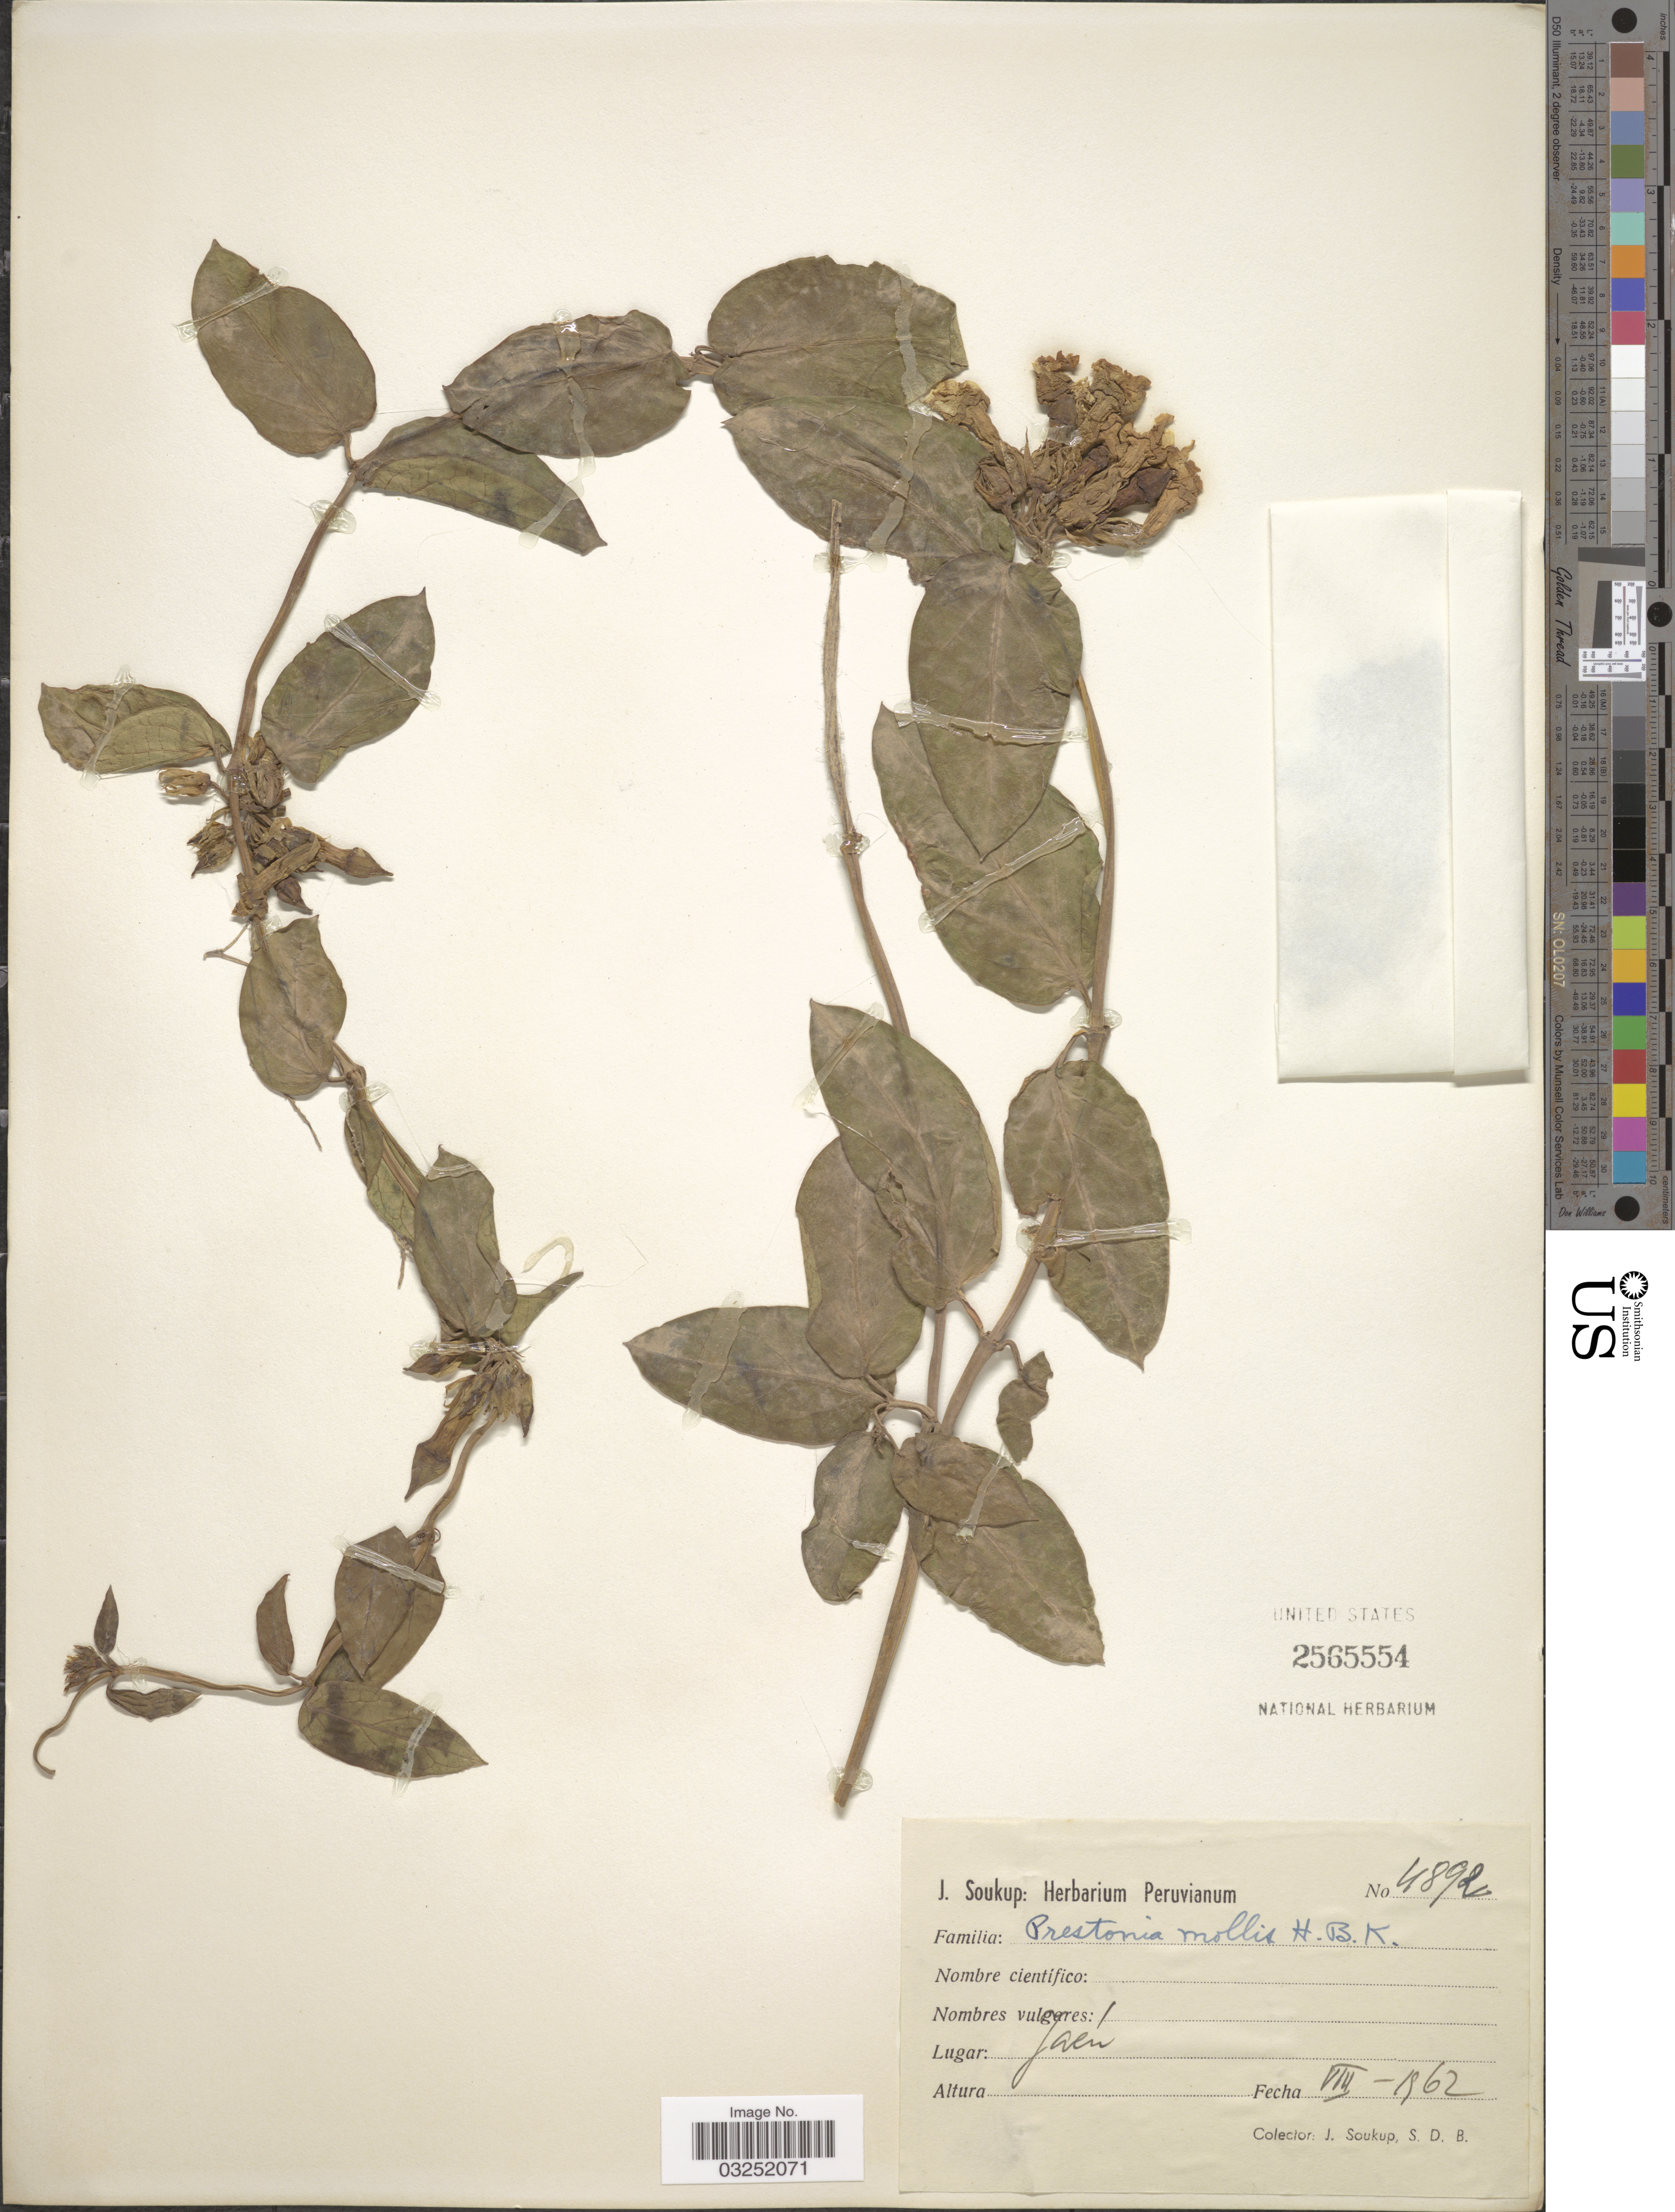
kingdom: Plantae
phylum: Tracheophyta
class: Magnoliopsida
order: Gentianales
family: Apocynaceae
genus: Prestonia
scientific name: Prestonia mollis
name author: Kunth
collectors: J. Soukup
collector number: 4892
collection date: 1962-08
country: Peru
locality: Jaén.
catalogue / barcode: US 2565554